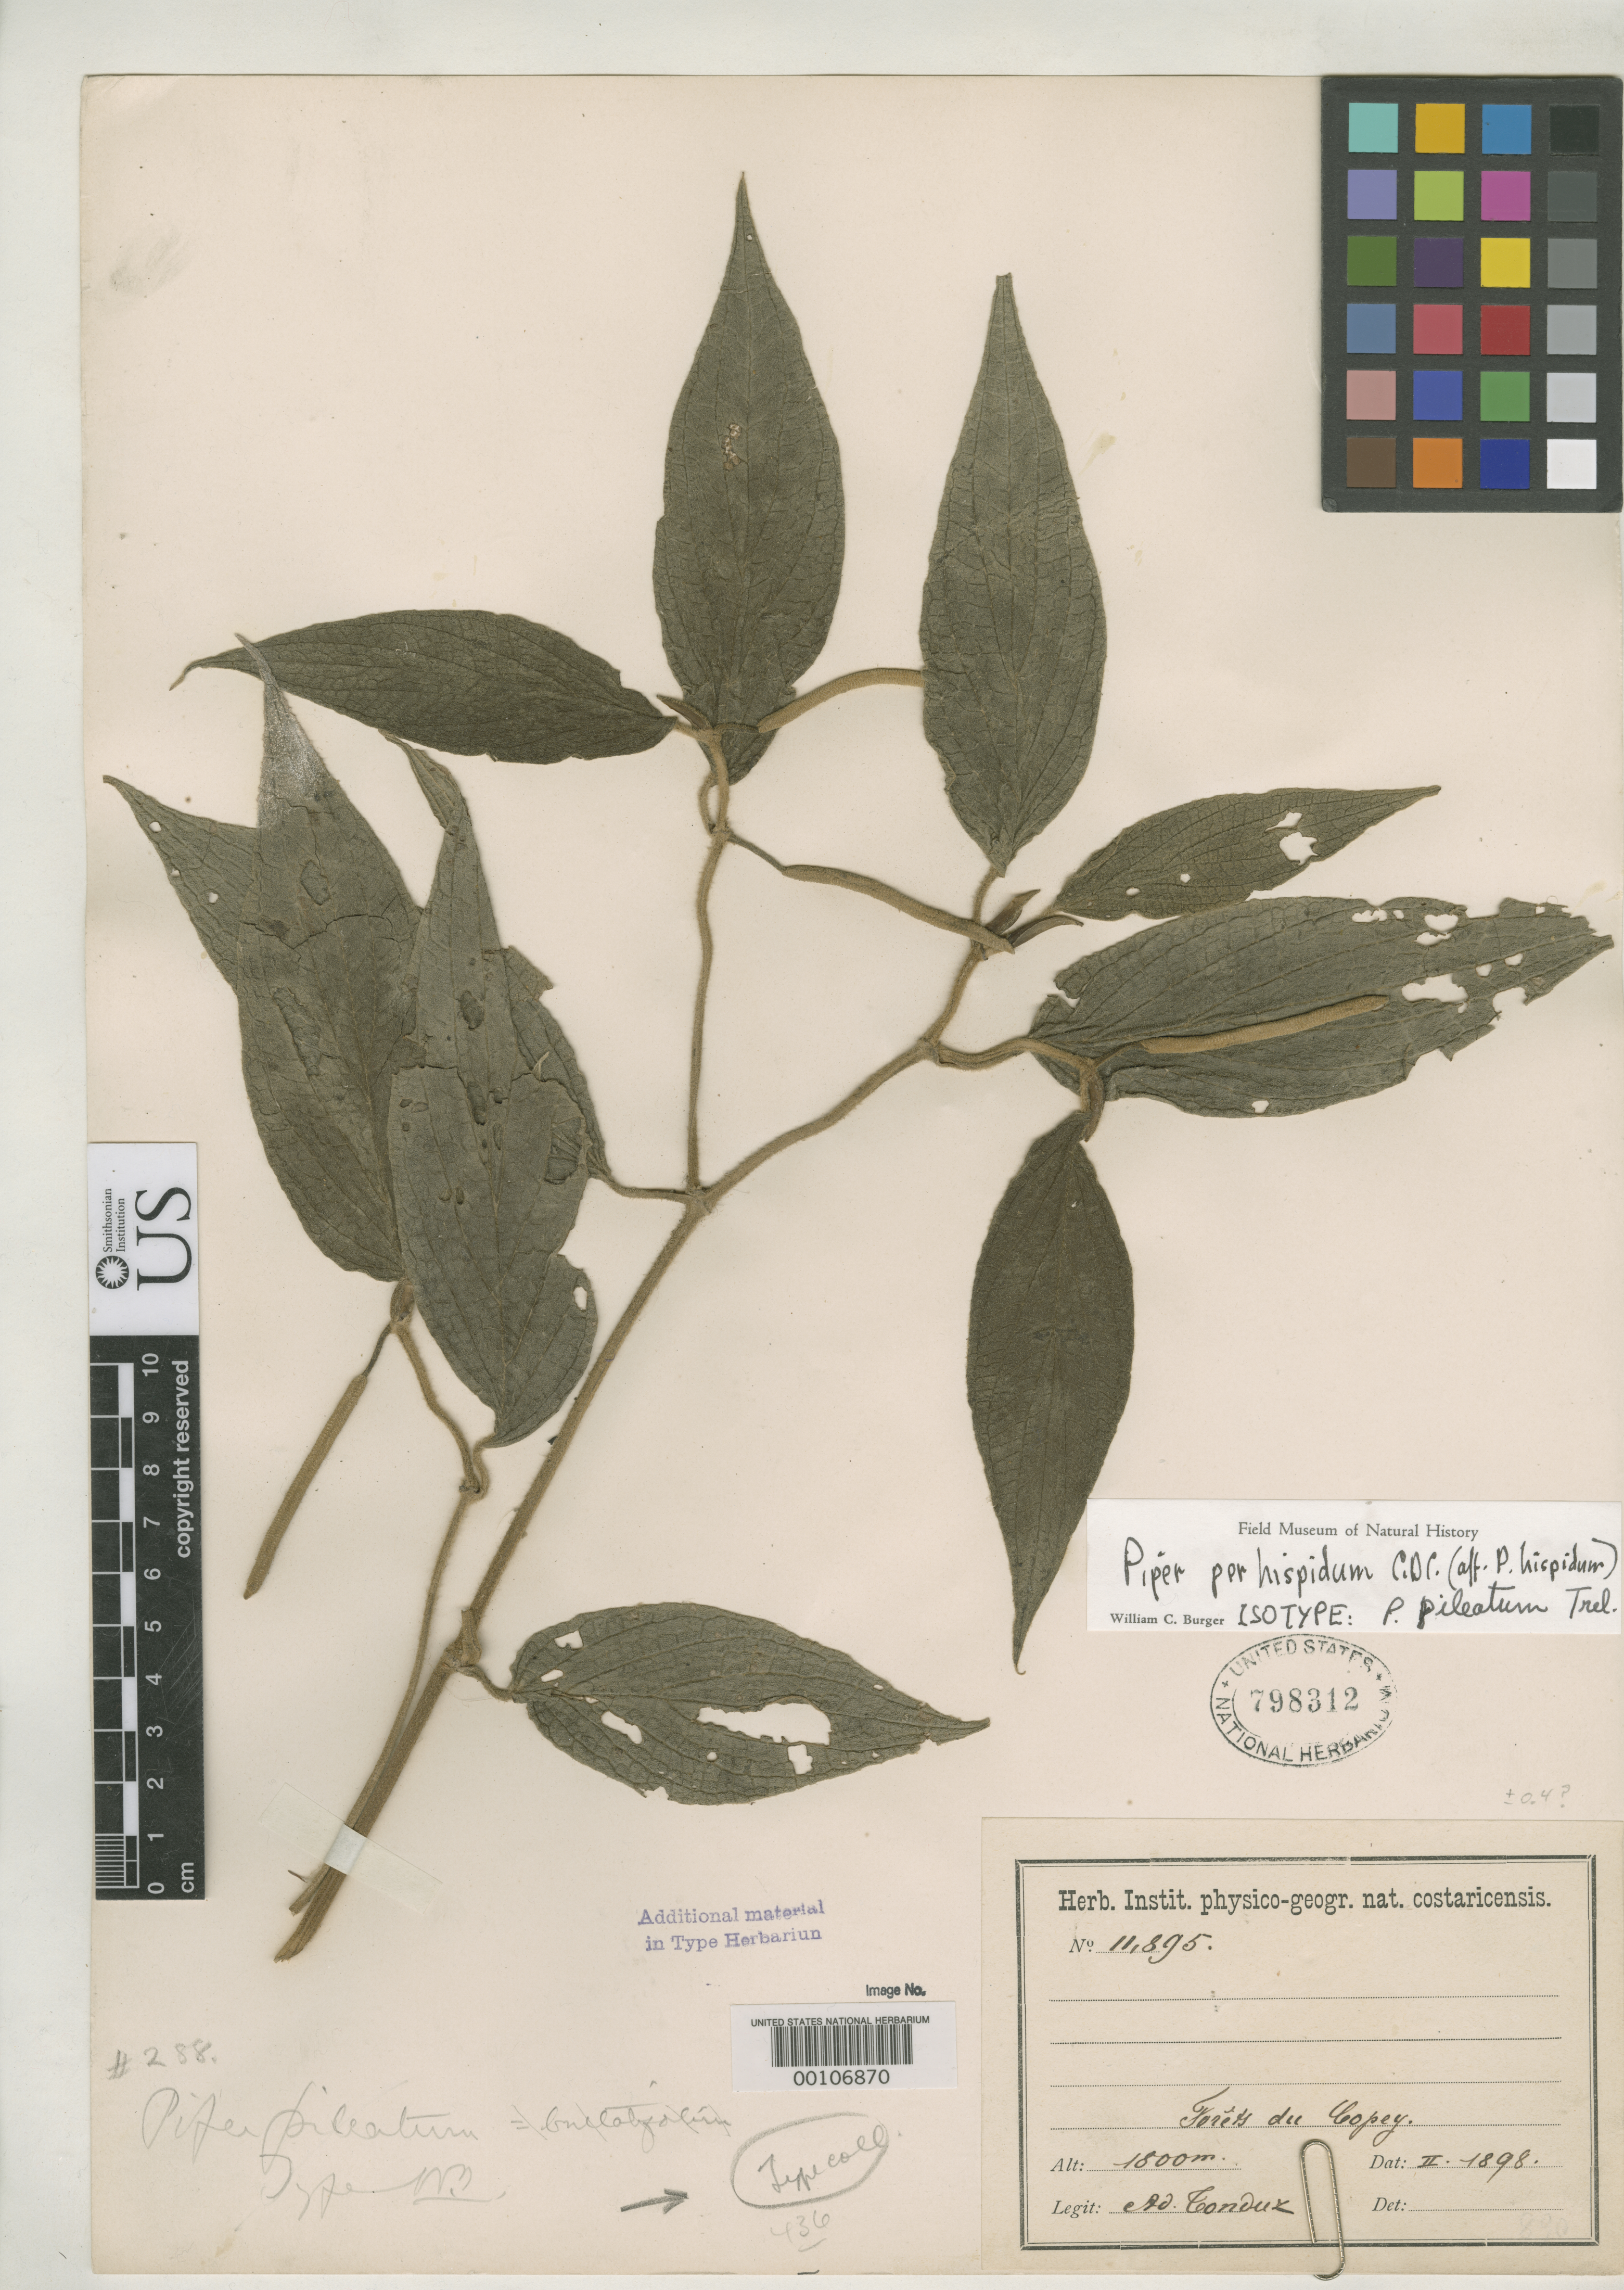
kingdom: Plantae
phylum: Tracheophyta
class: Magnoliopsida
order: Piperales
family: Piperaceae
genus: Piper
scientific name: Piper pileatum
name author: Trel.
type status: Isotype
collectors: A. Tonduz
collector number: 11895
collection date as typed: Feb 1898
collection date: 1898-02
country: Costa Rica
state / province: San José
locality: El Copey.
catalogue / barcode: US 798312